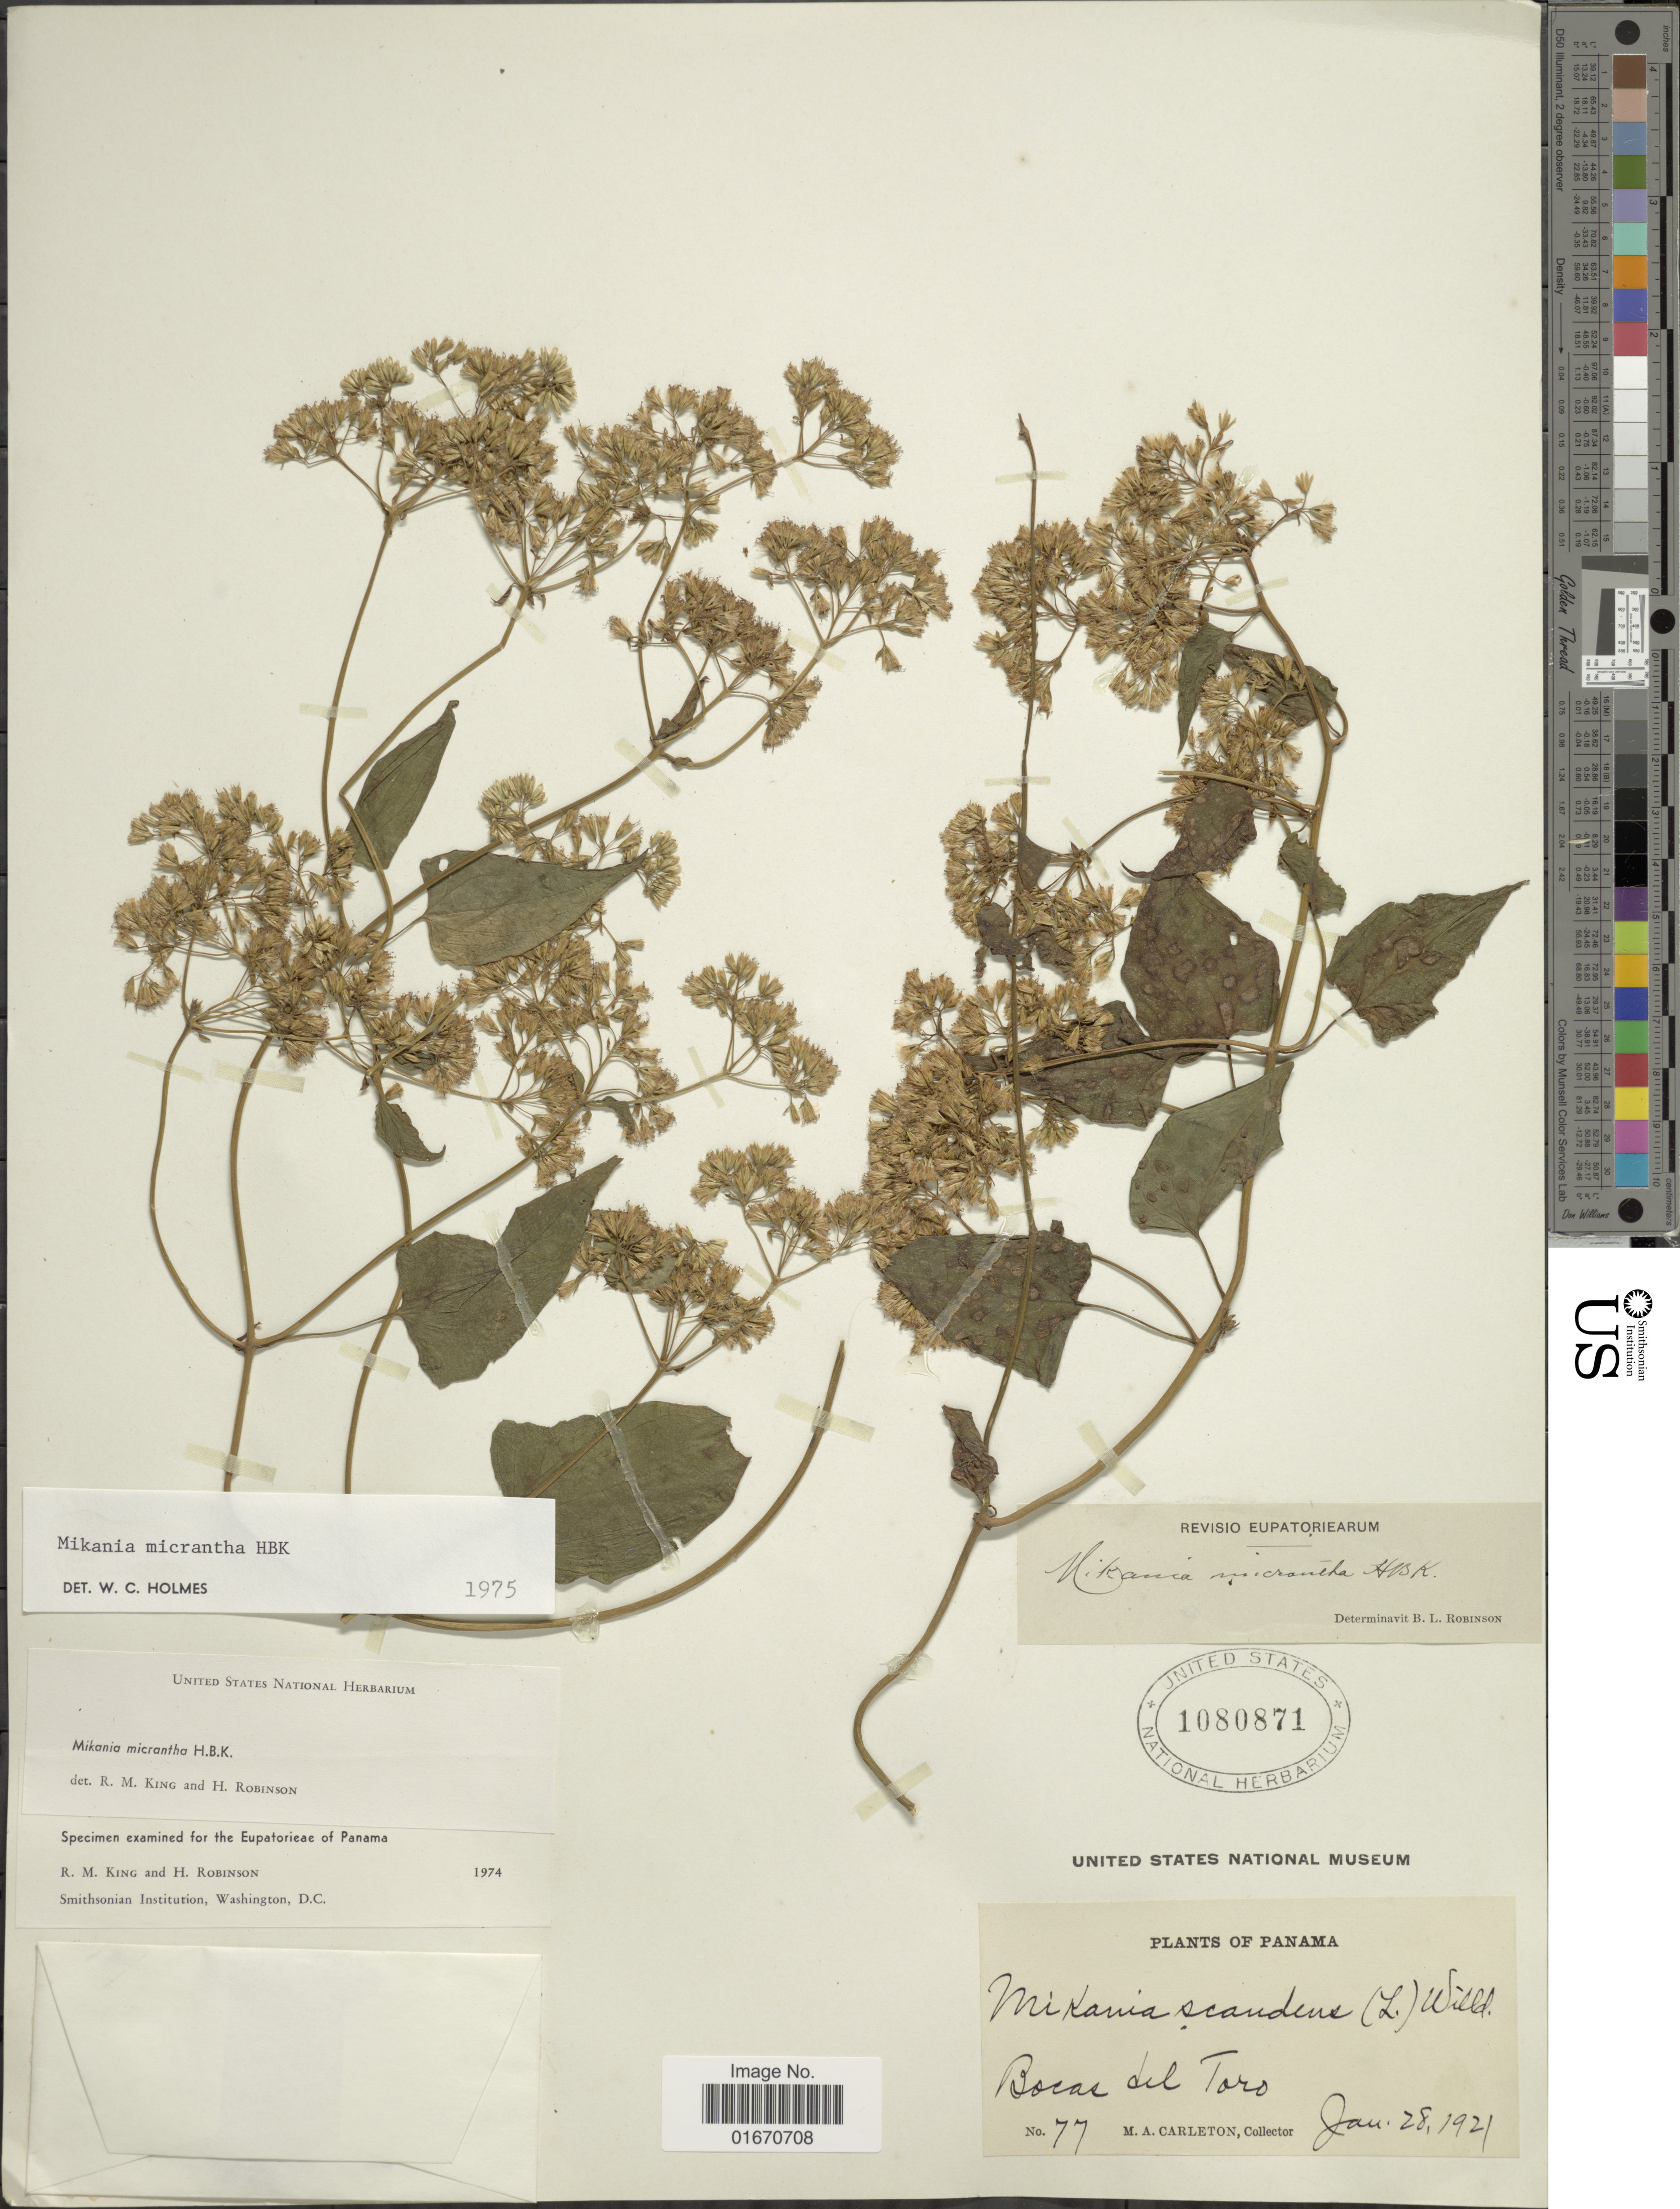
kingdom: Plantae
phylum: Tracheophyta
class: Magnoliopsida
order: Asterales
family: Asteraceae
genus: Mikania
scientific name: Mikania micrantha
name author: Kunth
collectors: M. A. Carleton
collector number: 77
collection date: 1921-01-28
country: Panama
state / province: Bocas del Toro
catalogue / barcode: US 1080871